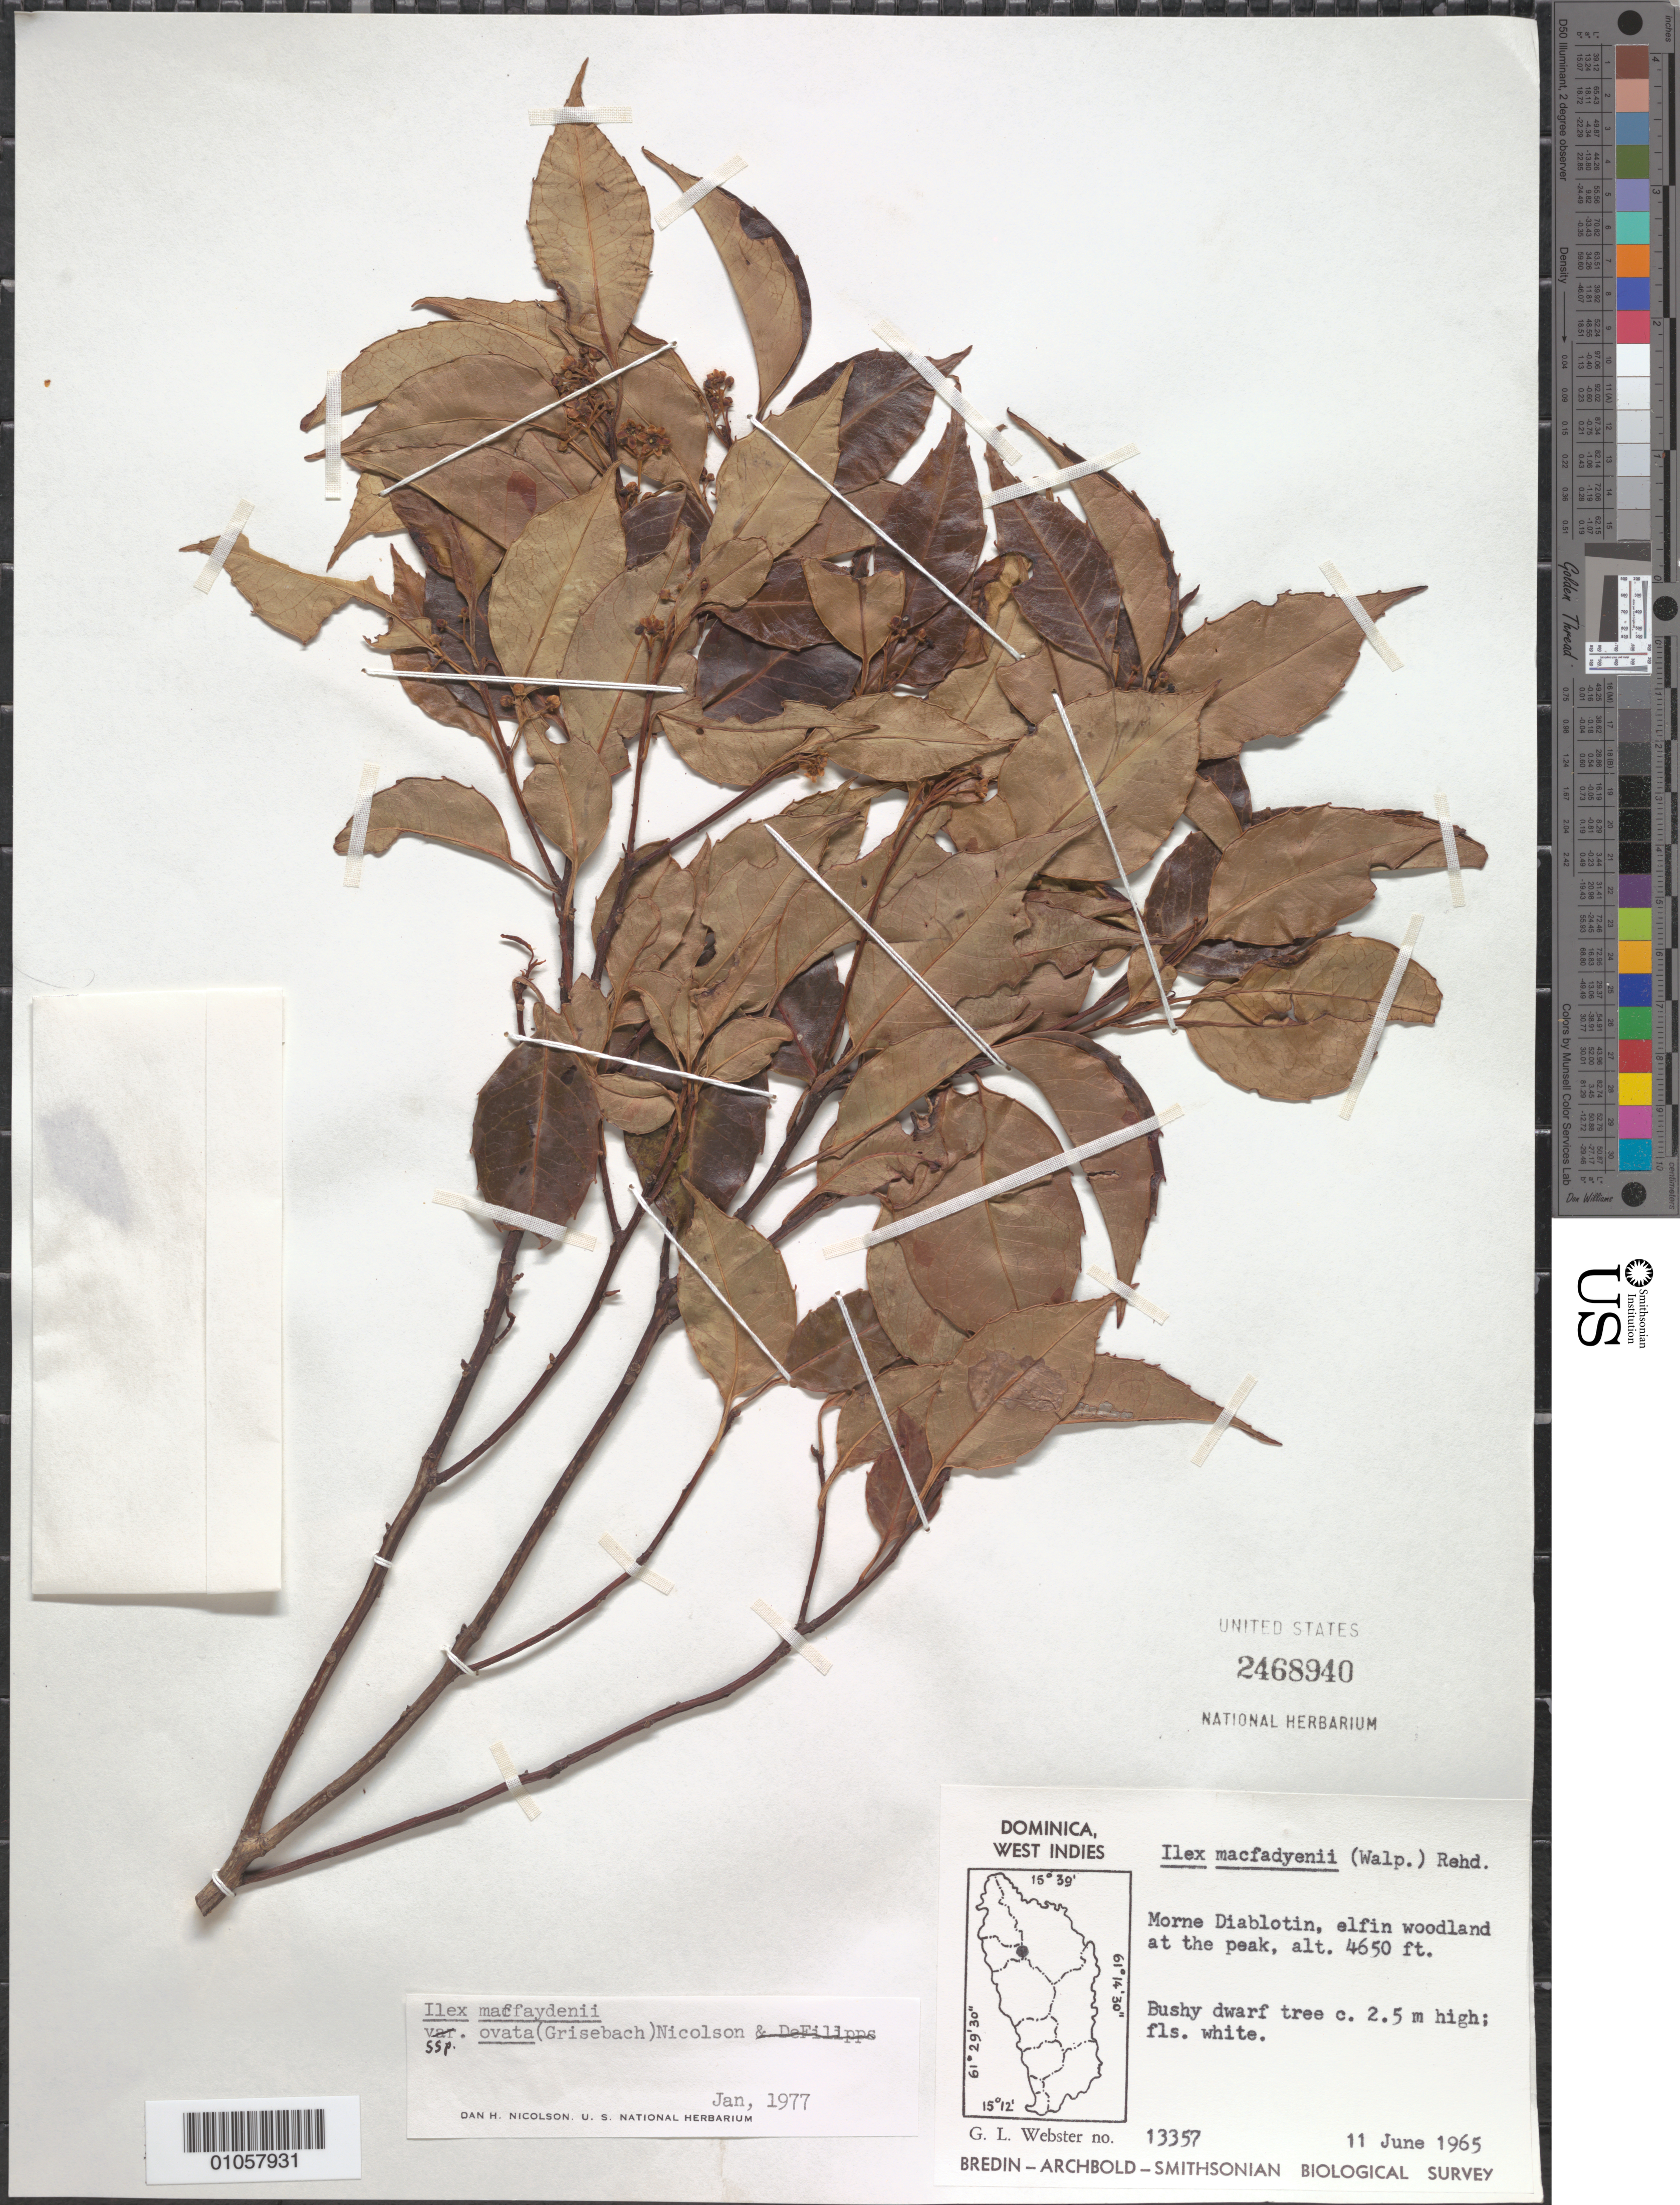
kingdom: Plantae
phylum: Tracheophyta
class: Magnoliopsida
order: Aquifoliales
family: Aquifoliaceae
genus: Ilex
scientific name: Ilex macfaydenii subsp. ovata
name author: (Griseb.) Nicolson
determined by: Nicolson, Dan H.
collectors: G. L. Webster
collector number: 13357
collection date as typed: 11 Jun 1965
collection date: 1965-06-11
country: Dominica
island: Dominica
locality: Morne Diablotin, at the peak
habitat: Elfin woodland at the peak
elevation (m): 1417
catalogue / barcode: US 2468940